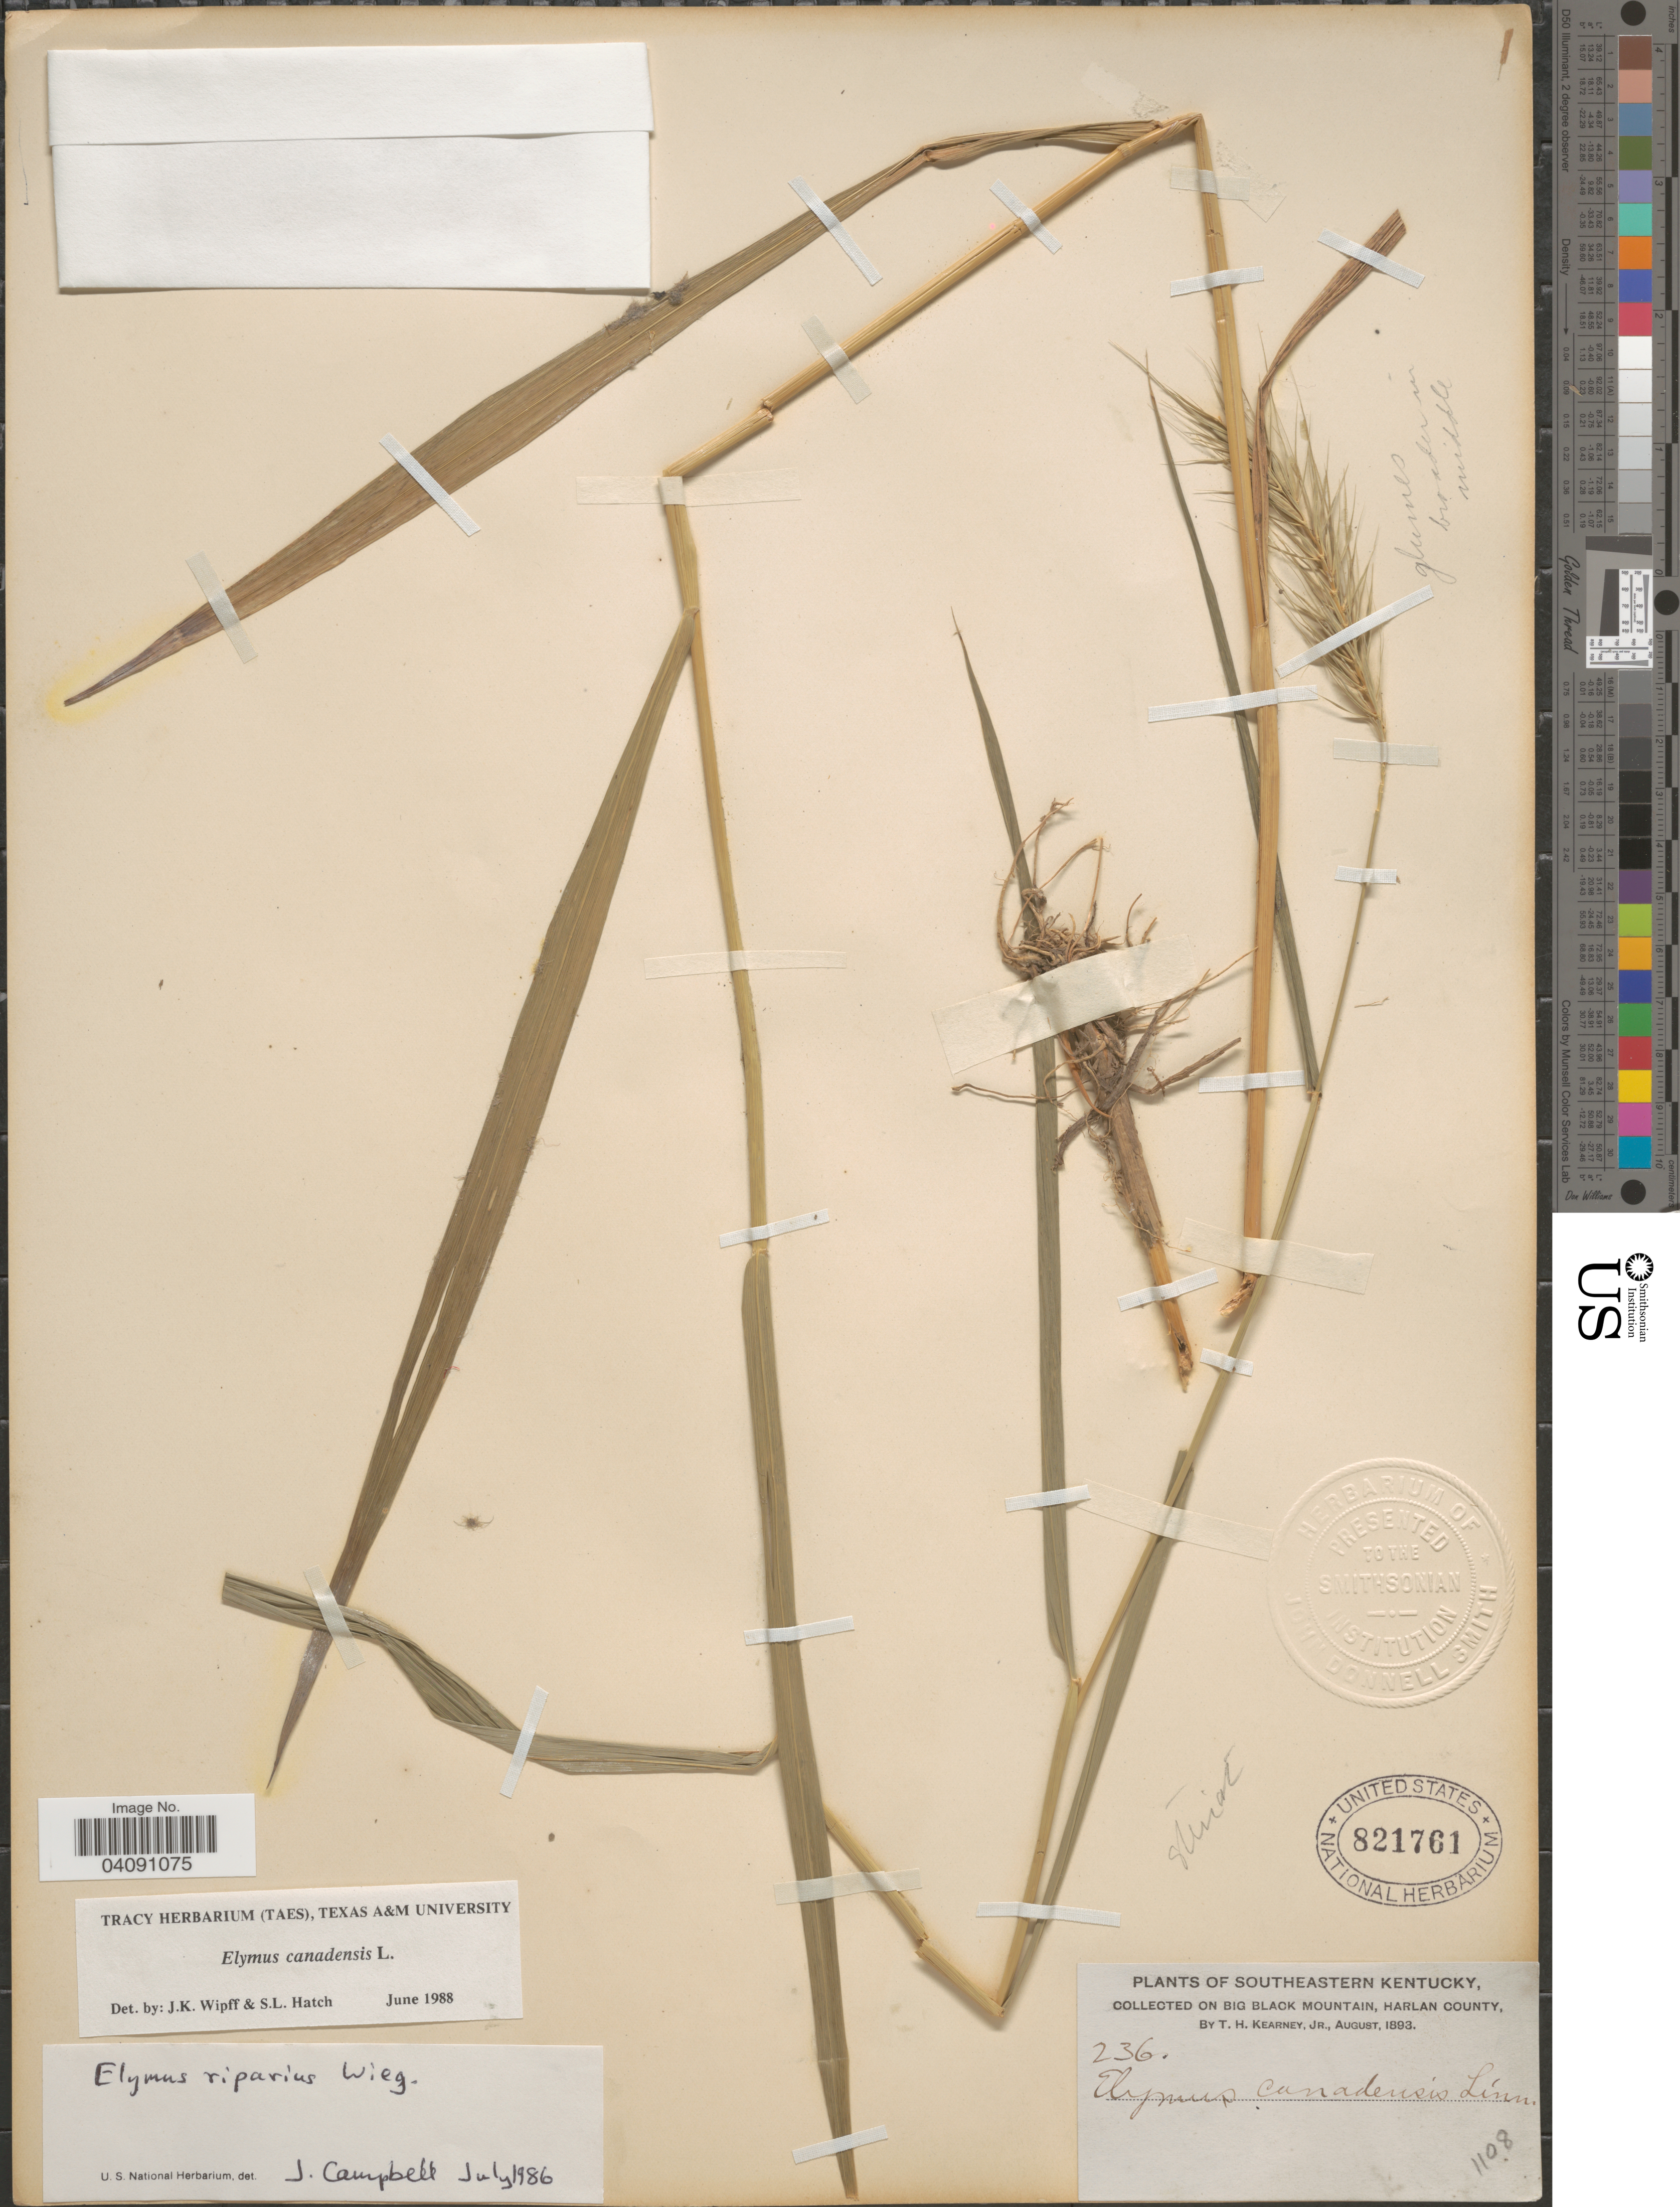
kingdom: Plantae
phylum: Tracheophyta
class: Liliopsida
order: Poales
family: Poaceae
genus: Elymus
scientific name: Elymus canadensis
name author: L.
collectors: T. H. Kearney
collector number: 236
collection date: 1893-08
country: United States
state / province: Kentucky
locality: Southeastern Kentucky. On Big Black Mountain, Harlan County.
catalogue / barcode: US 821761